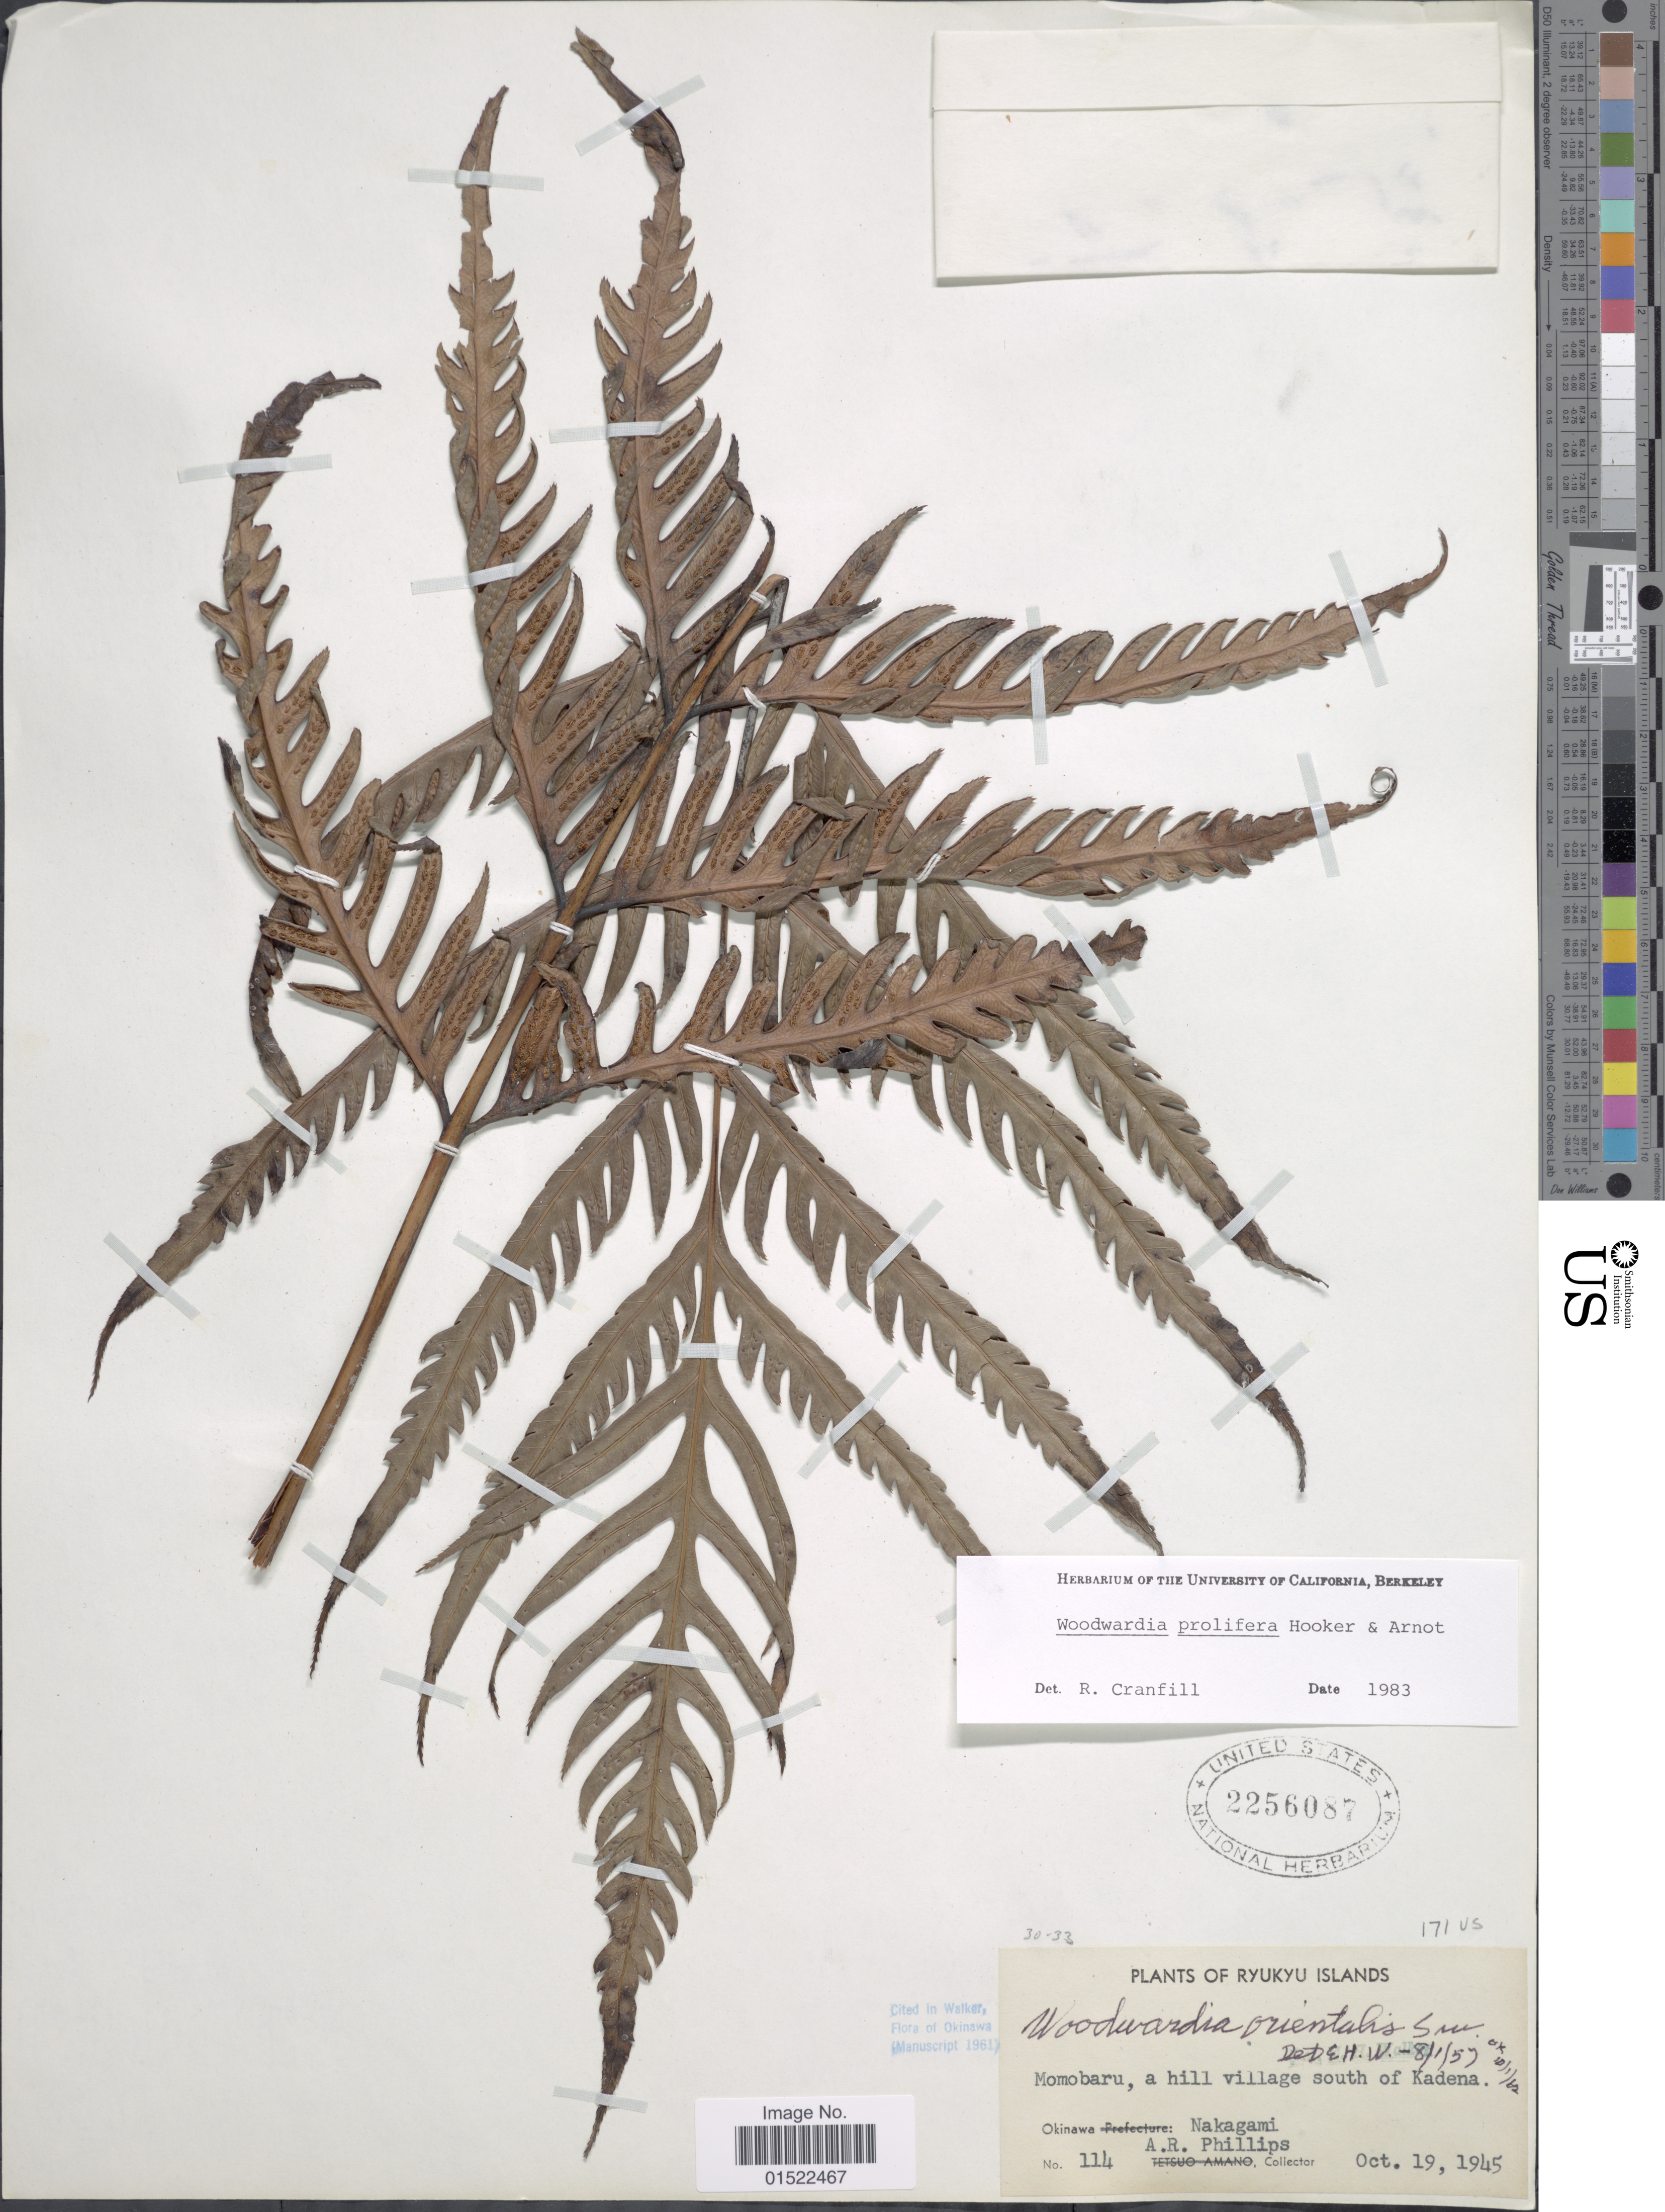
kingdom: Plantae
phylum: Tracheophyta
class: Polypodiopsida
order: Polypodiales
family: Blechnaceae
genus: Woodwardia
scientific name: Woodwardia prolifera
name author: Hook. & Arn.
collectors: A. R. Phillips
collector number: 114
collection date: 1945-10-19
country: Japan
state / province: Okinawa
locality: Okinawa Shima Nakagami, Momobaru, a hill village south of Kadena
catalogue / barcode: US 2256087